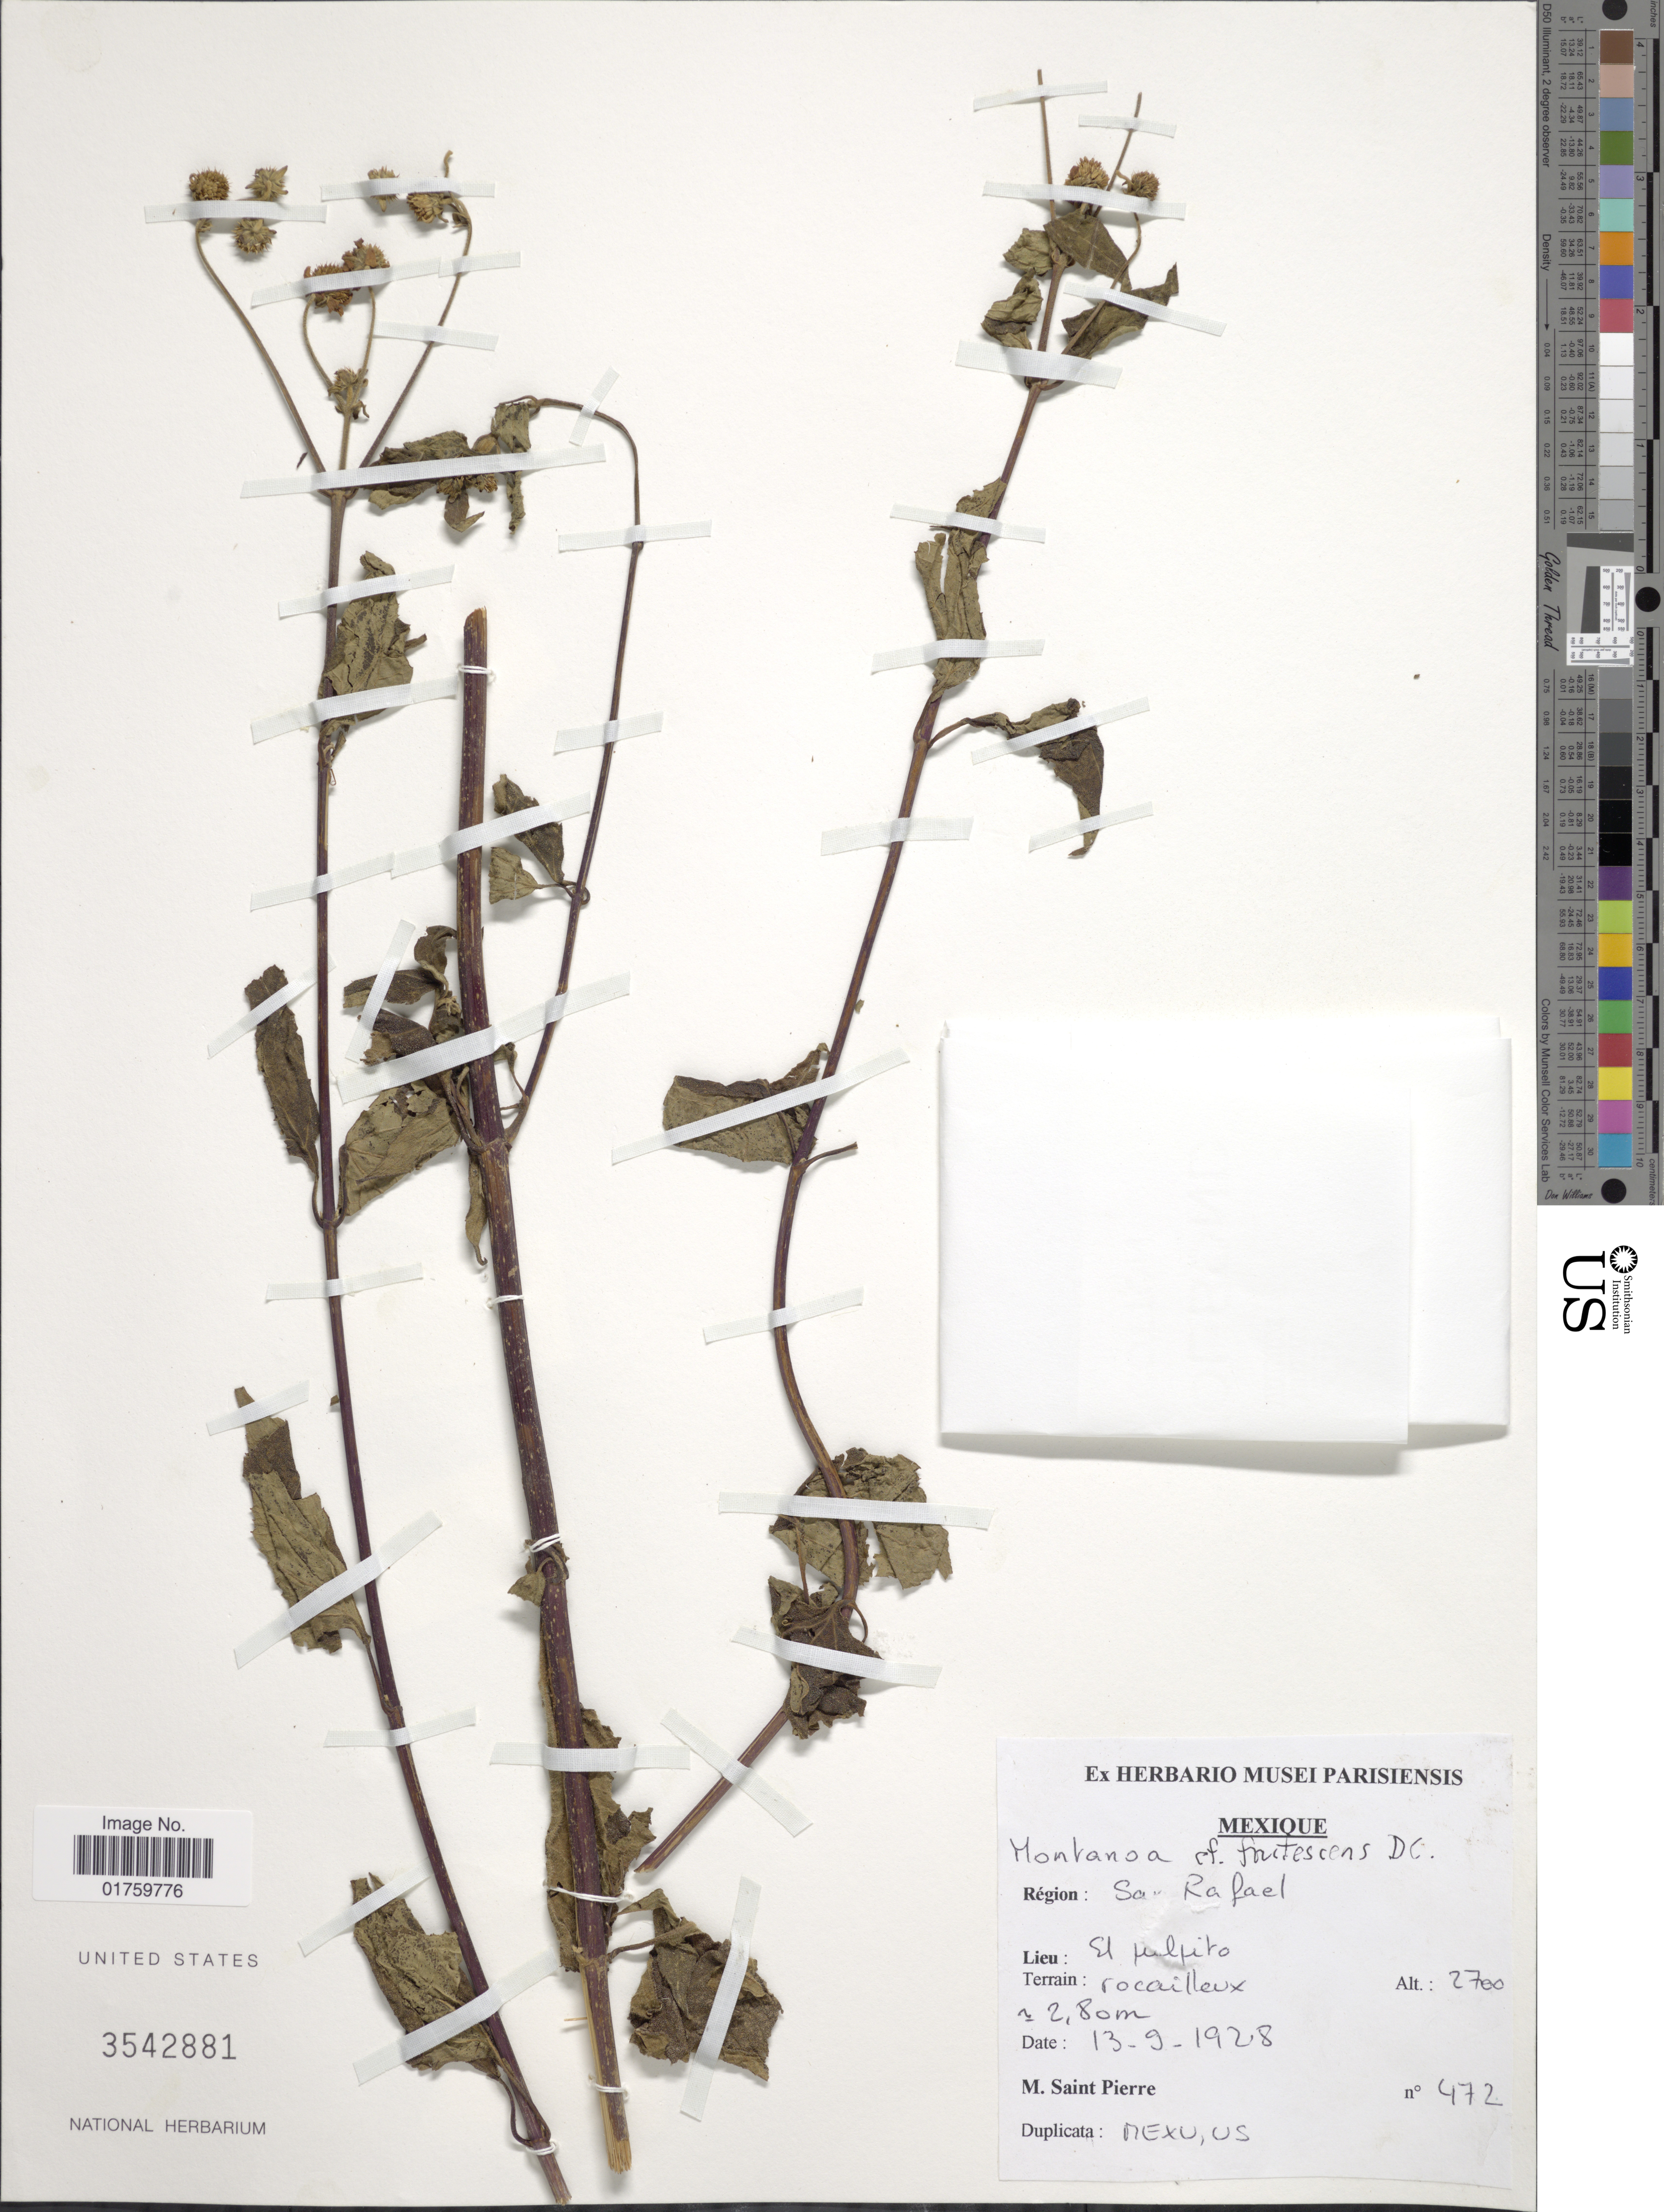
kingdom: Plantae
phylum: Tracheophyta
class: Magnoliopsida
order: Asterales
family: Asteraceae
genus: Montanoa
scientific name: Montanoa frutescens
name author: Mairet ex DC.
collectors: M. Saint-Pierre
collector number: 472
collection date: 1928-09-13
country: Mexico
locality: Region: San Rafael, Lieu: El pulpito [interpreted].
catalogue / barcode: US 3542881